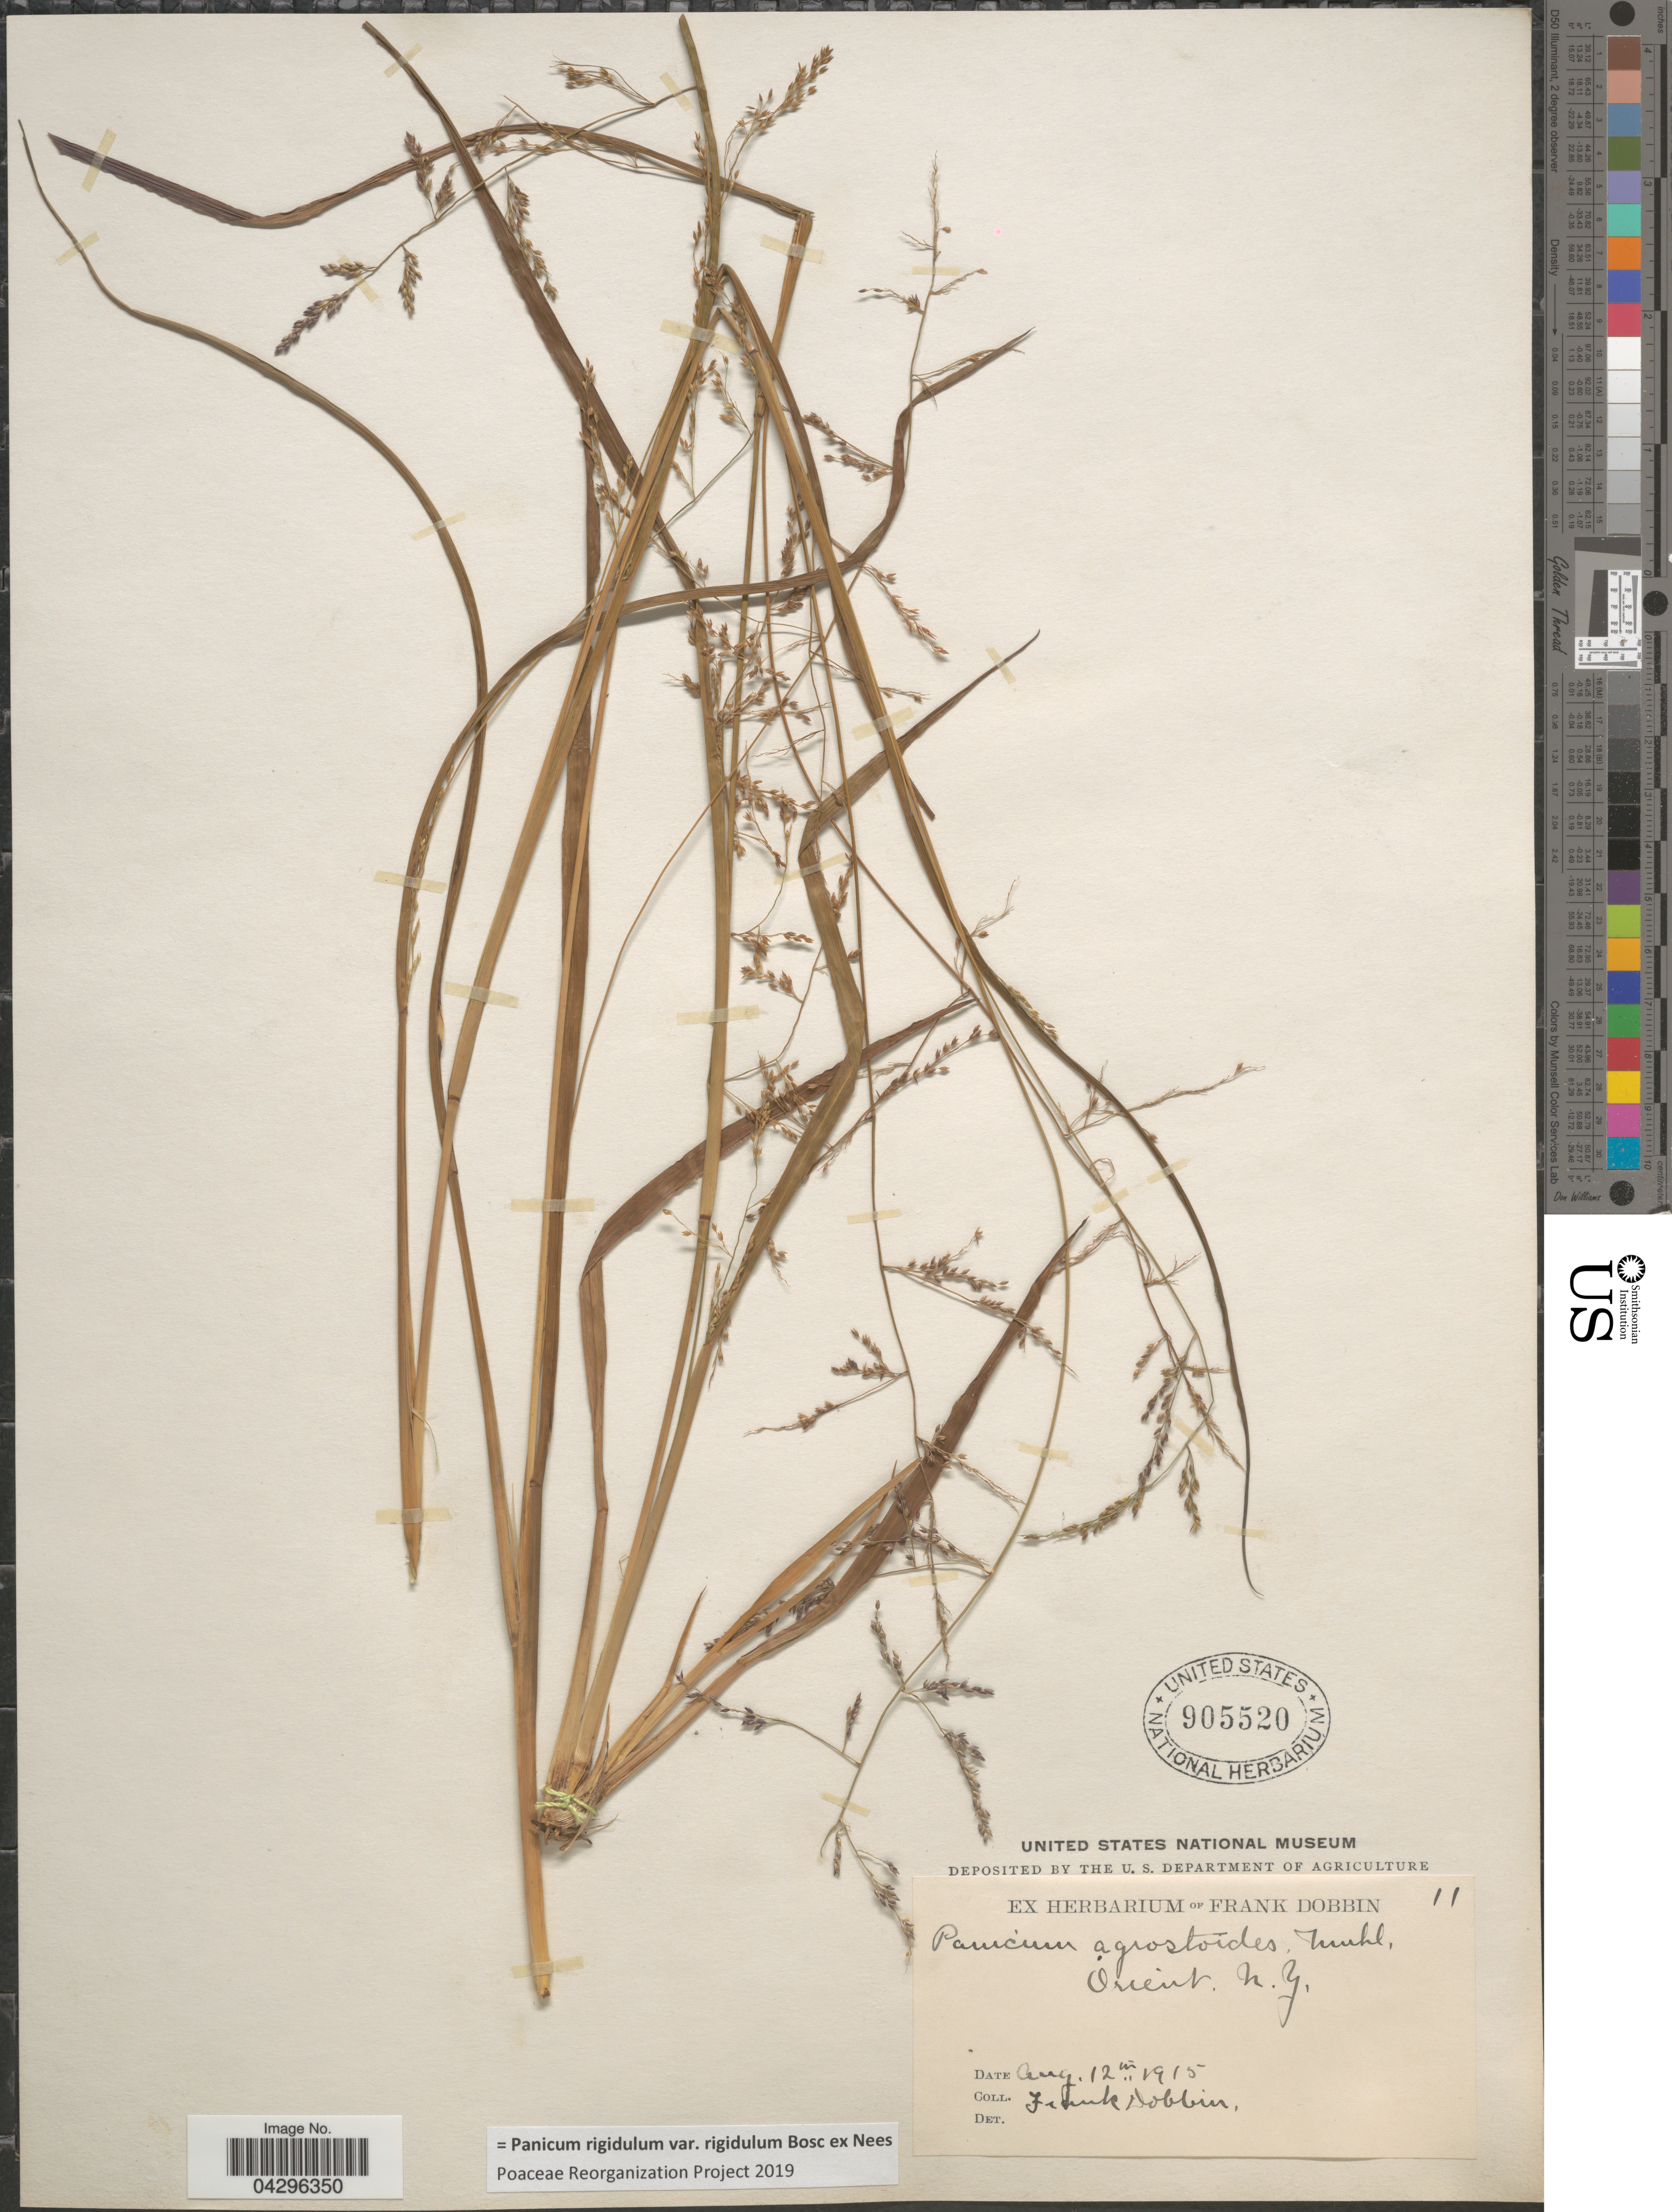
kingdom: Plantae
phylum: Tracheophyta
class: Liliopsida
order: Poales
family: Poaceae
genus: Panicum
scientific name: Panicum rigidulum var. rigidulum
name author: Bosc ex Nees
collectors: F. Dobbin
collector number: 11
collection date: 1915-08-12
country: United States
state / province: New York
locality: Orient.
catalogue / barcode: US 905520